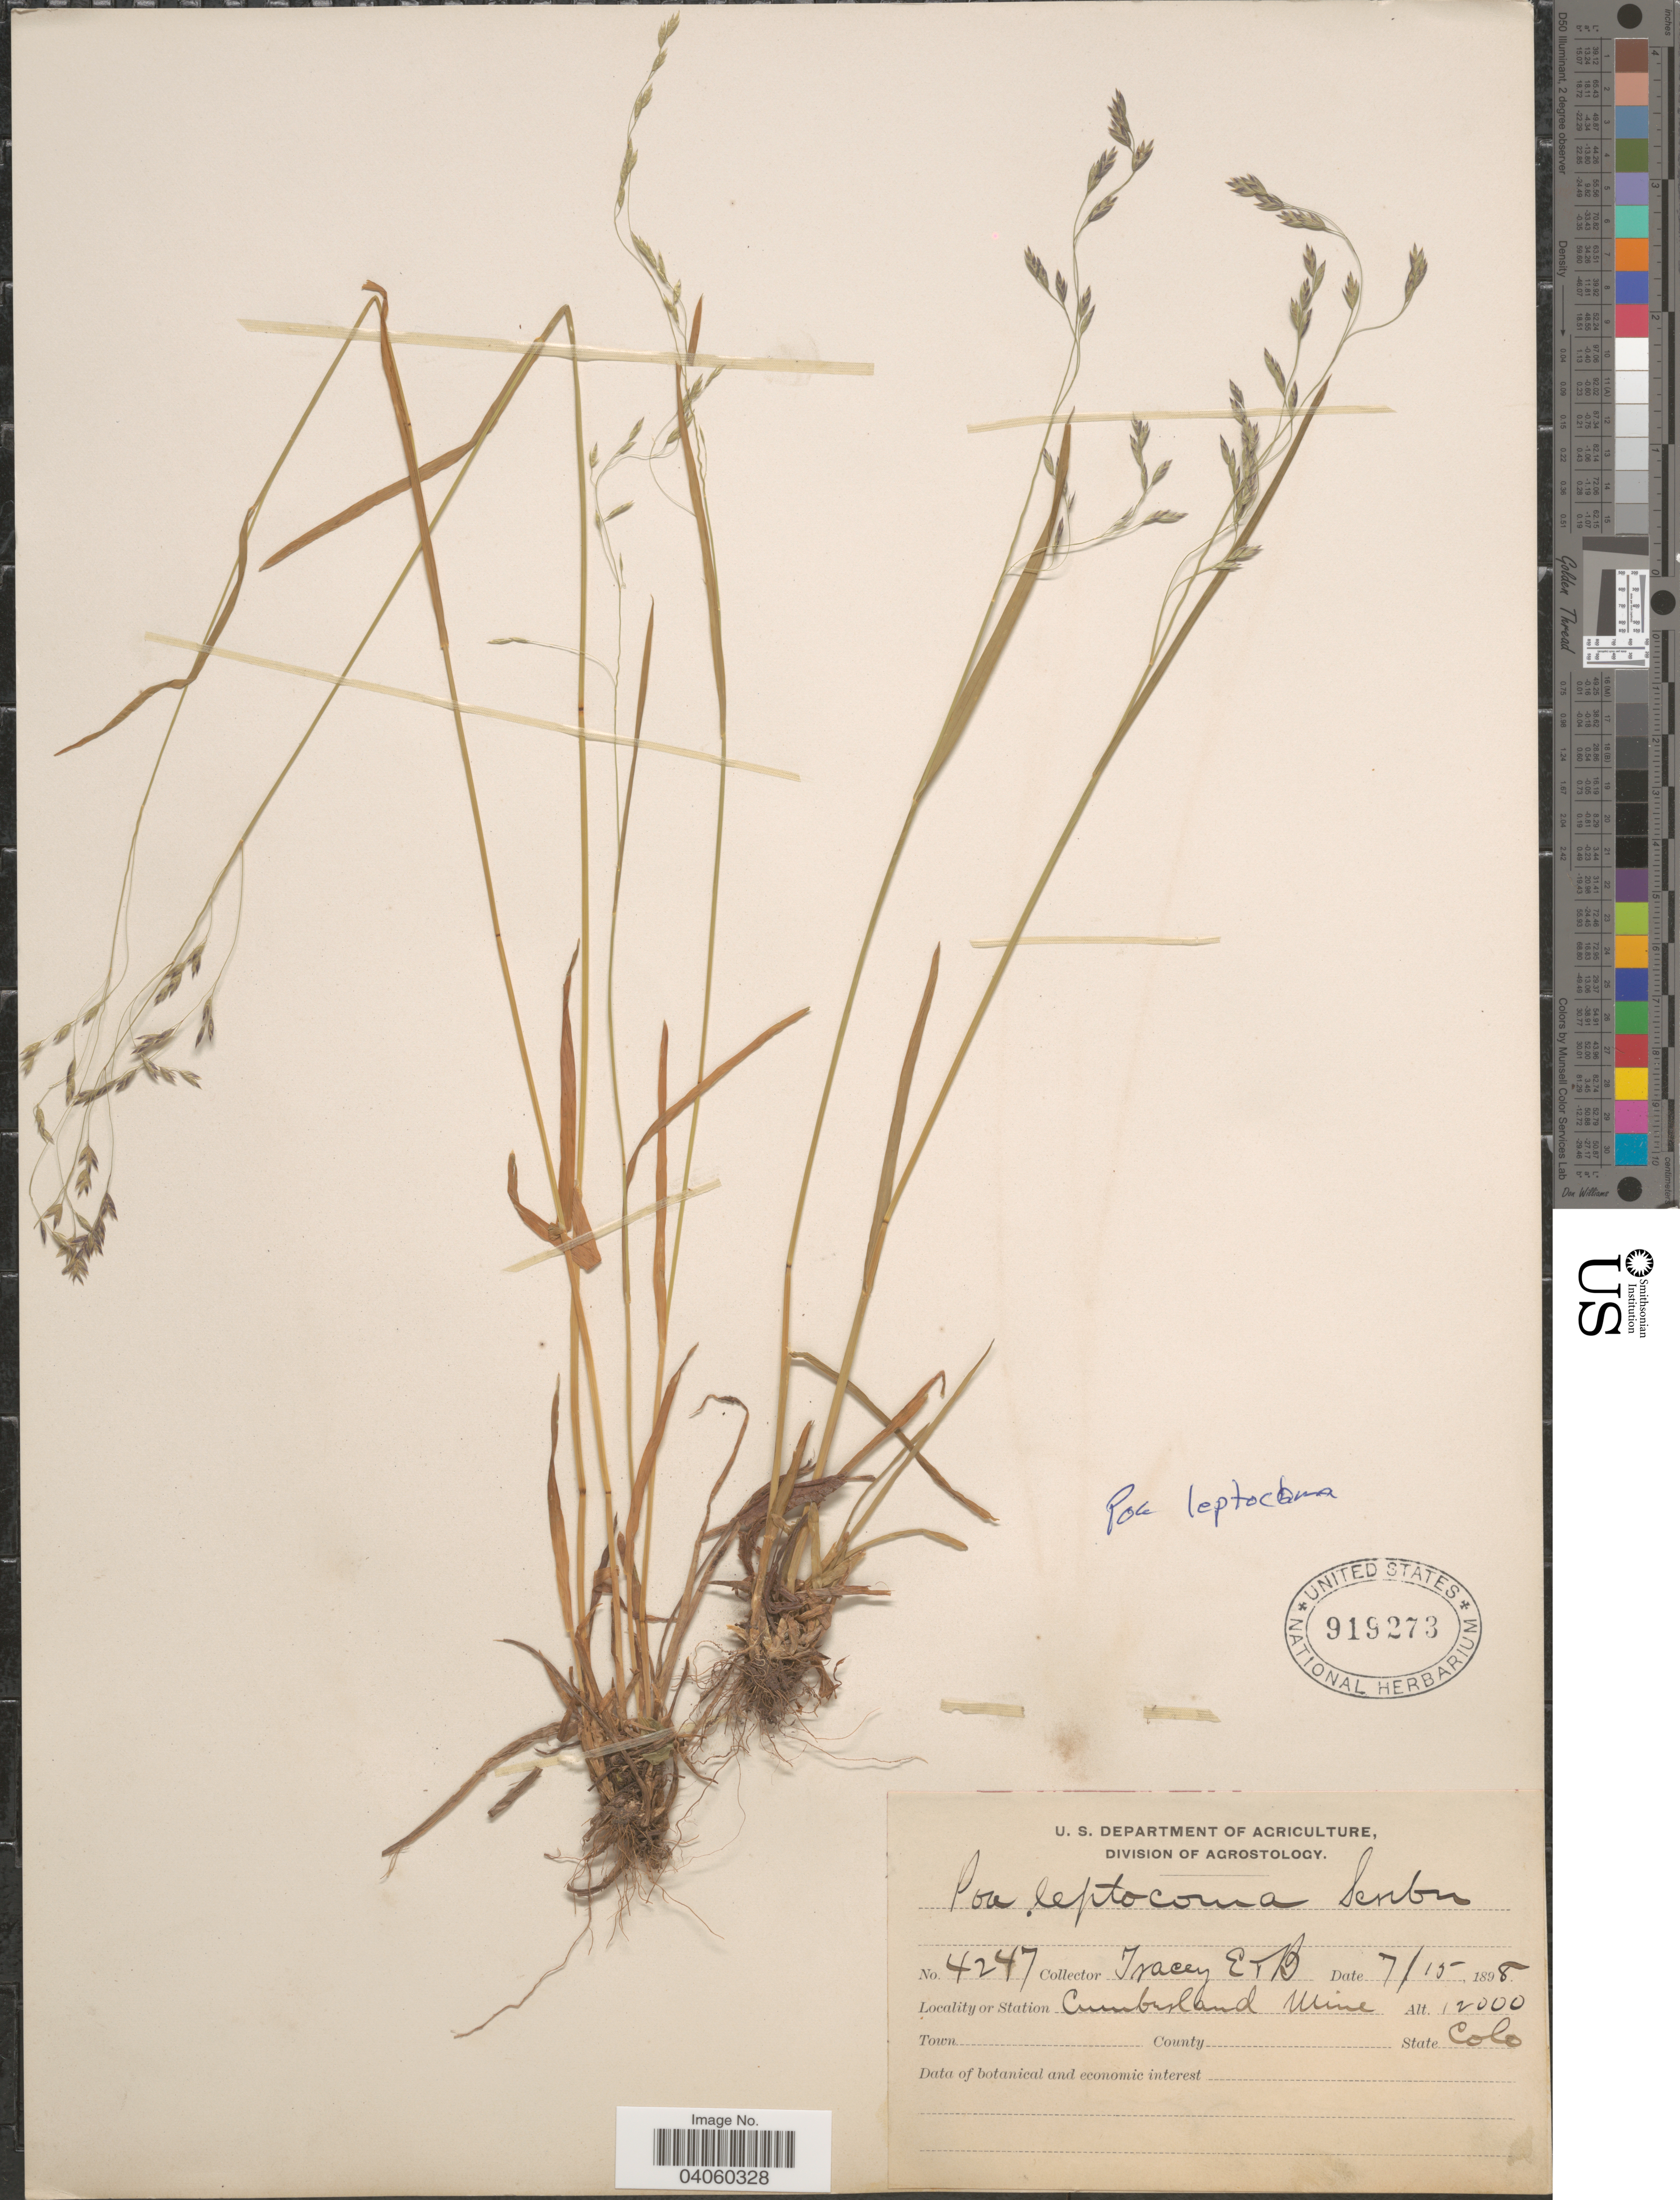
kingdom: Plantae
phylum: Tracheophyta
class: Liliopsida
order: Poales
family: Poaceae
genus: Poa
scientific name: Poa leptocoma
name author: Trin.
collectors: E. Tracey & B. Tracey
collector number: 4247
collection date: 1898-07-15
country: United States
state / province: Colorado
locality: Station Cumberland Mine.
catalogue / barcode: US 919273